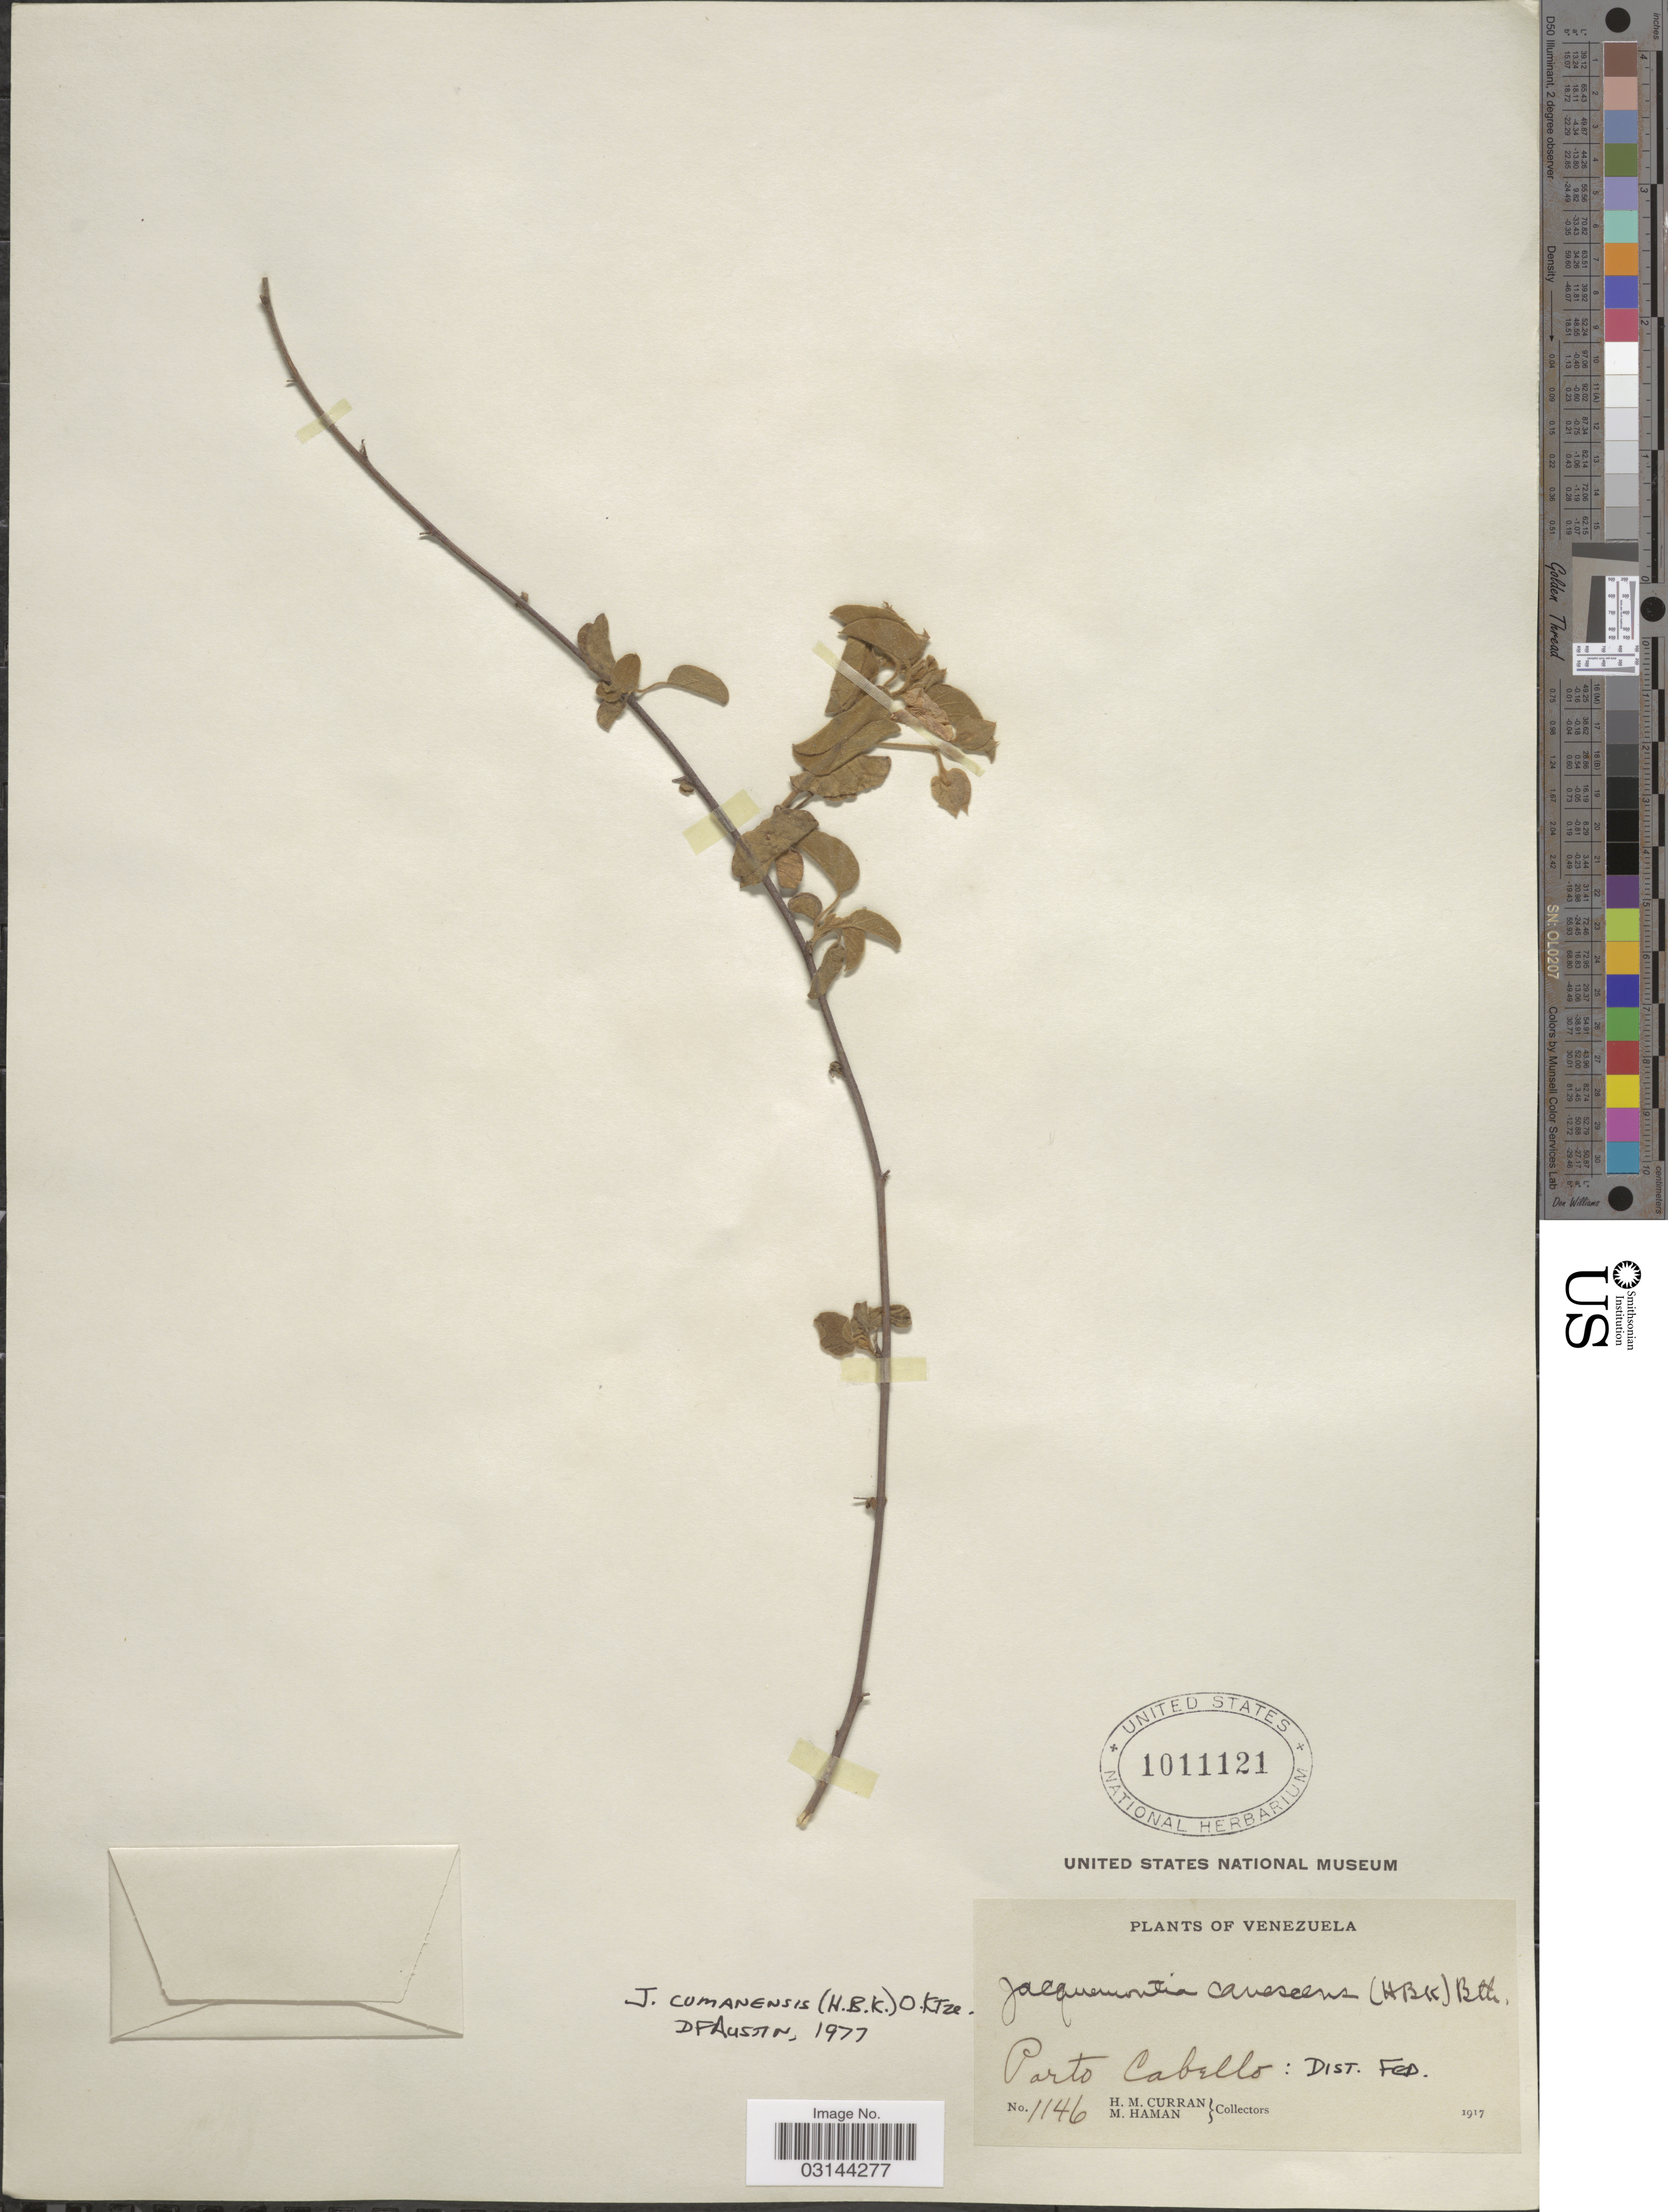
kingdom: Plantae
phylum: Tracheophyta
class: Magnoliopsida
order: Solanales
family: Convolvulaceae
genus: Jacquemontia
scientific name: Jacquemontia cumanensis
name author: (Kuntze) Kuntze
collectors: H. M. Curran & M. Haman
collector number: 1146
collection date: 1917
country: Venezuela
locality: Porto Cabello: Dist. Fed.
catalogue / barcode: US 1011121